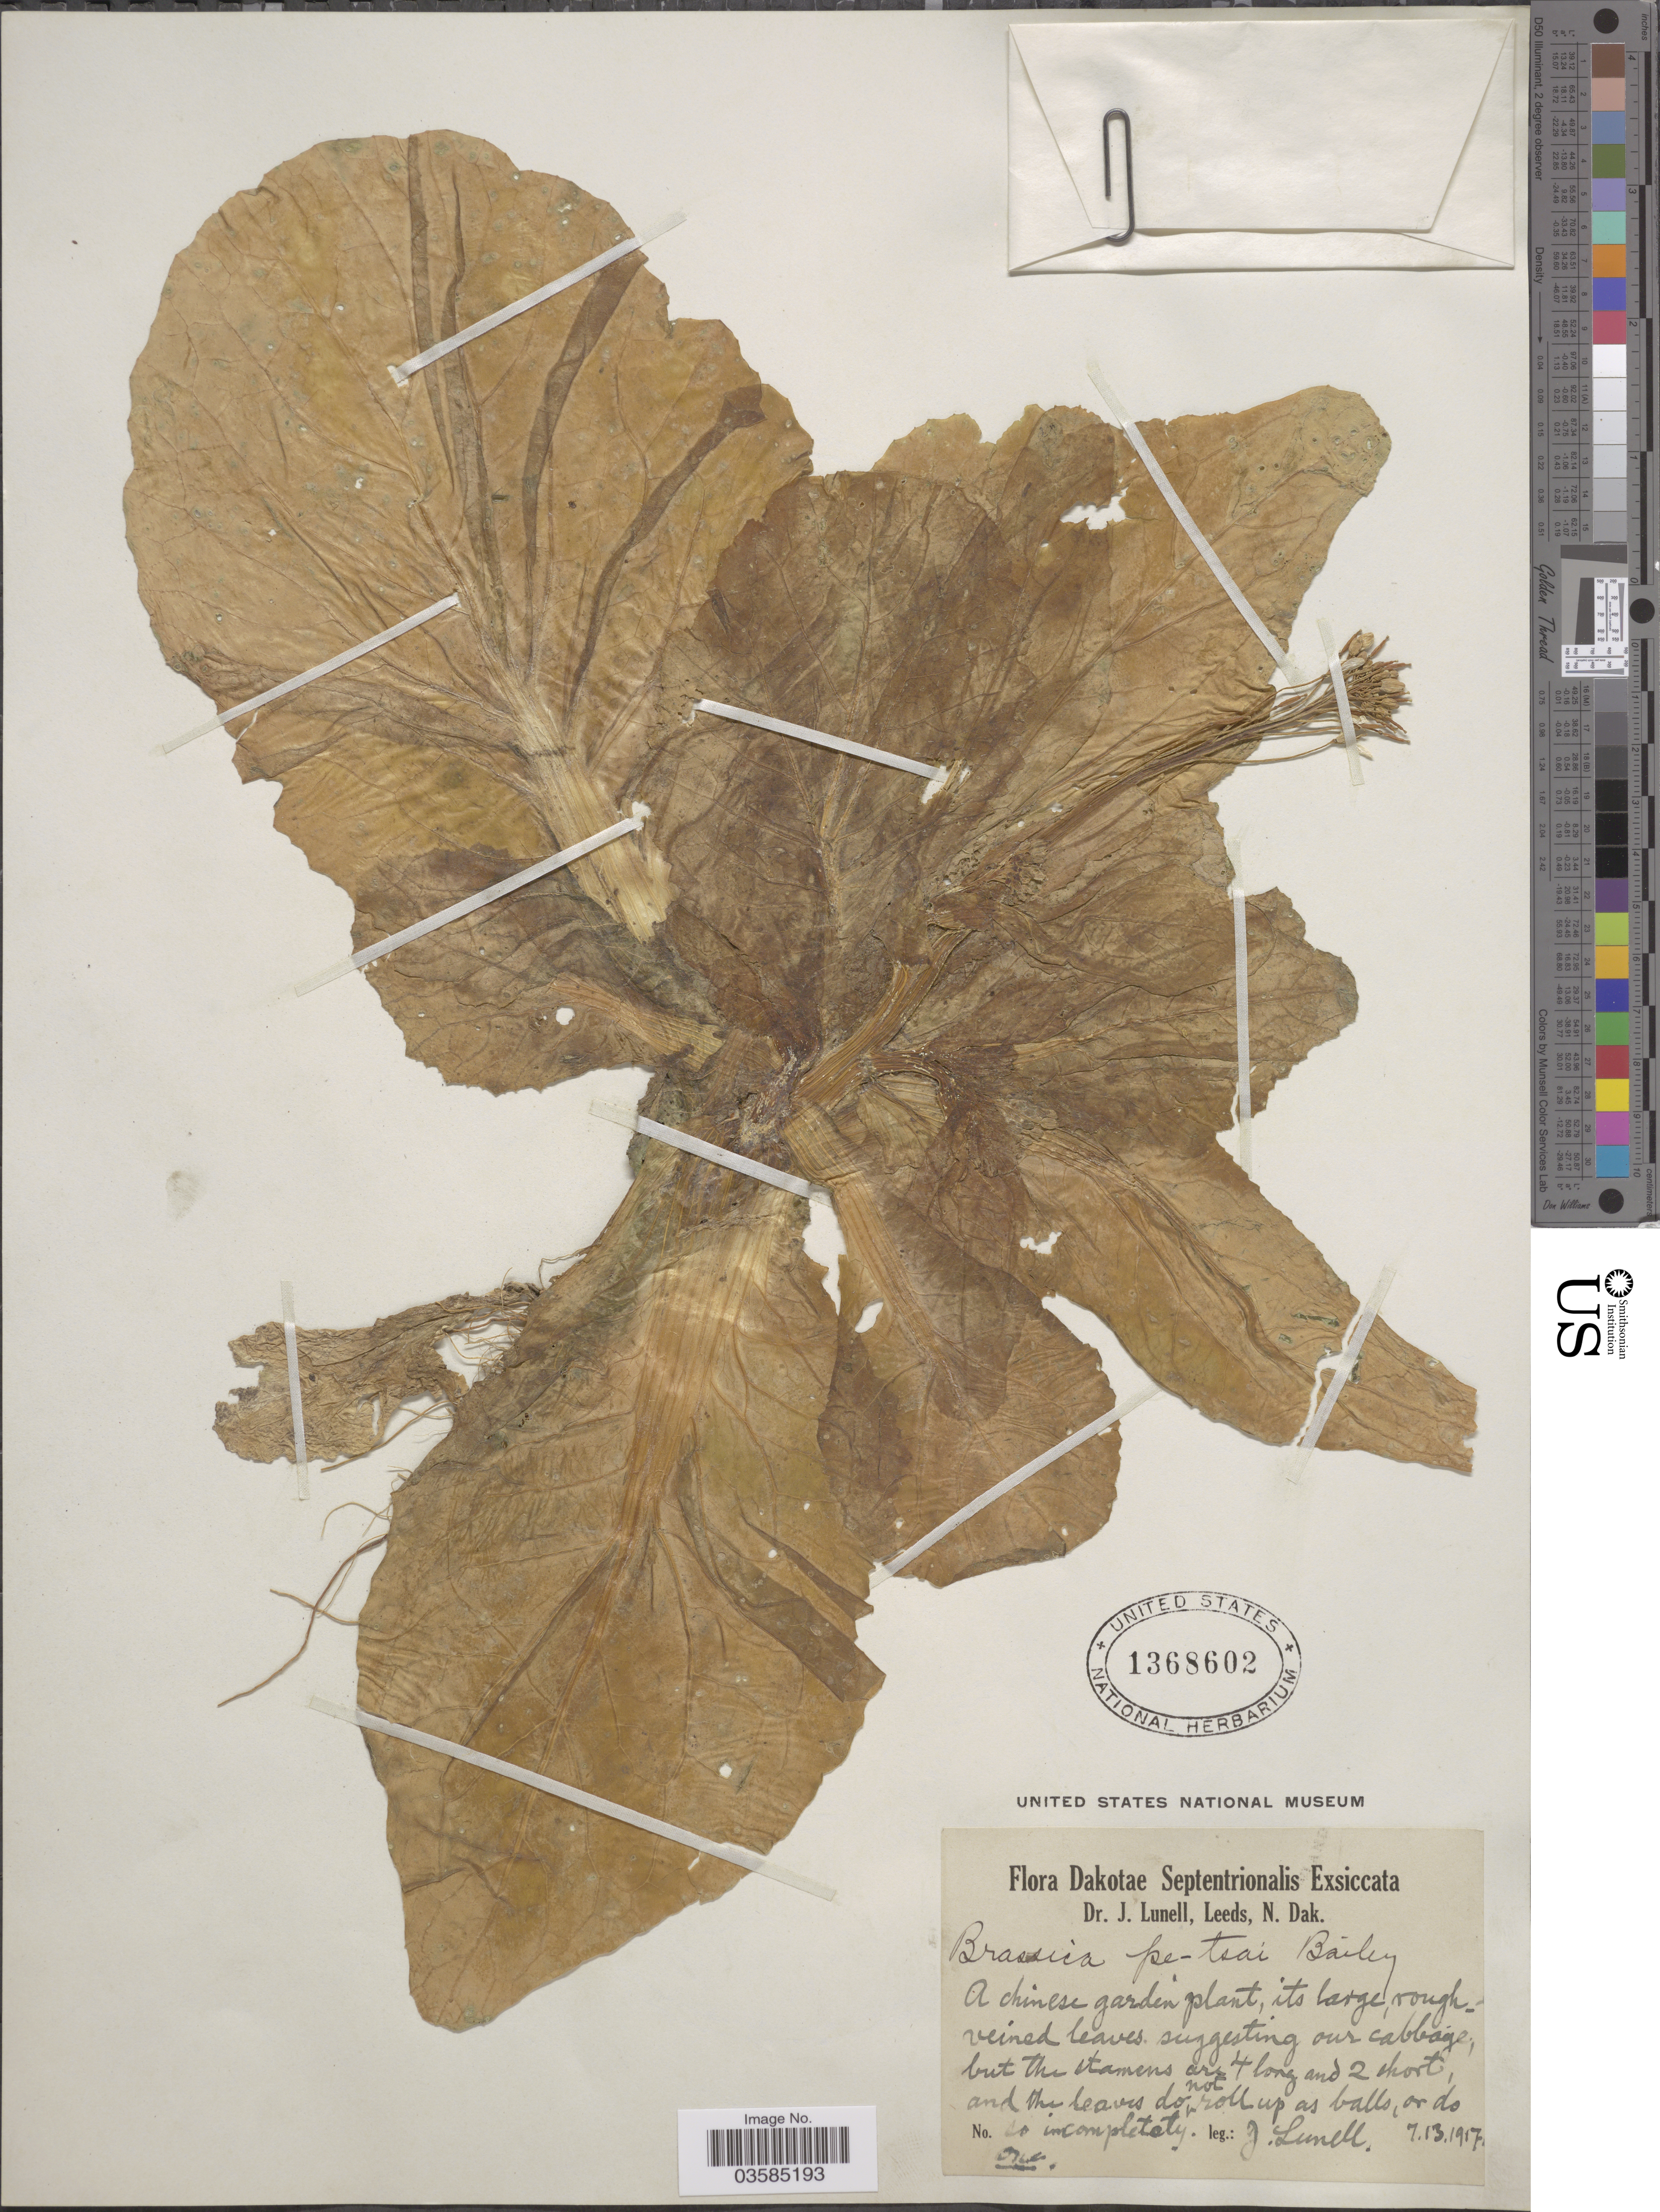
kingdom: Plantae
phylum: Tracheophyta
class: Magnoliopsida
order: Brassicales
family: Brassicaceae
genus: Brassica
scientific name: Brassica petsai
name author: (Lour.) L.H. Bailey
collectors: J. Lunell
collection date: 1917-07-13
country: United States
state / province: North Dakota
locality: Dakotae Septentrionalis.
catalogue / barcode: US 1368602